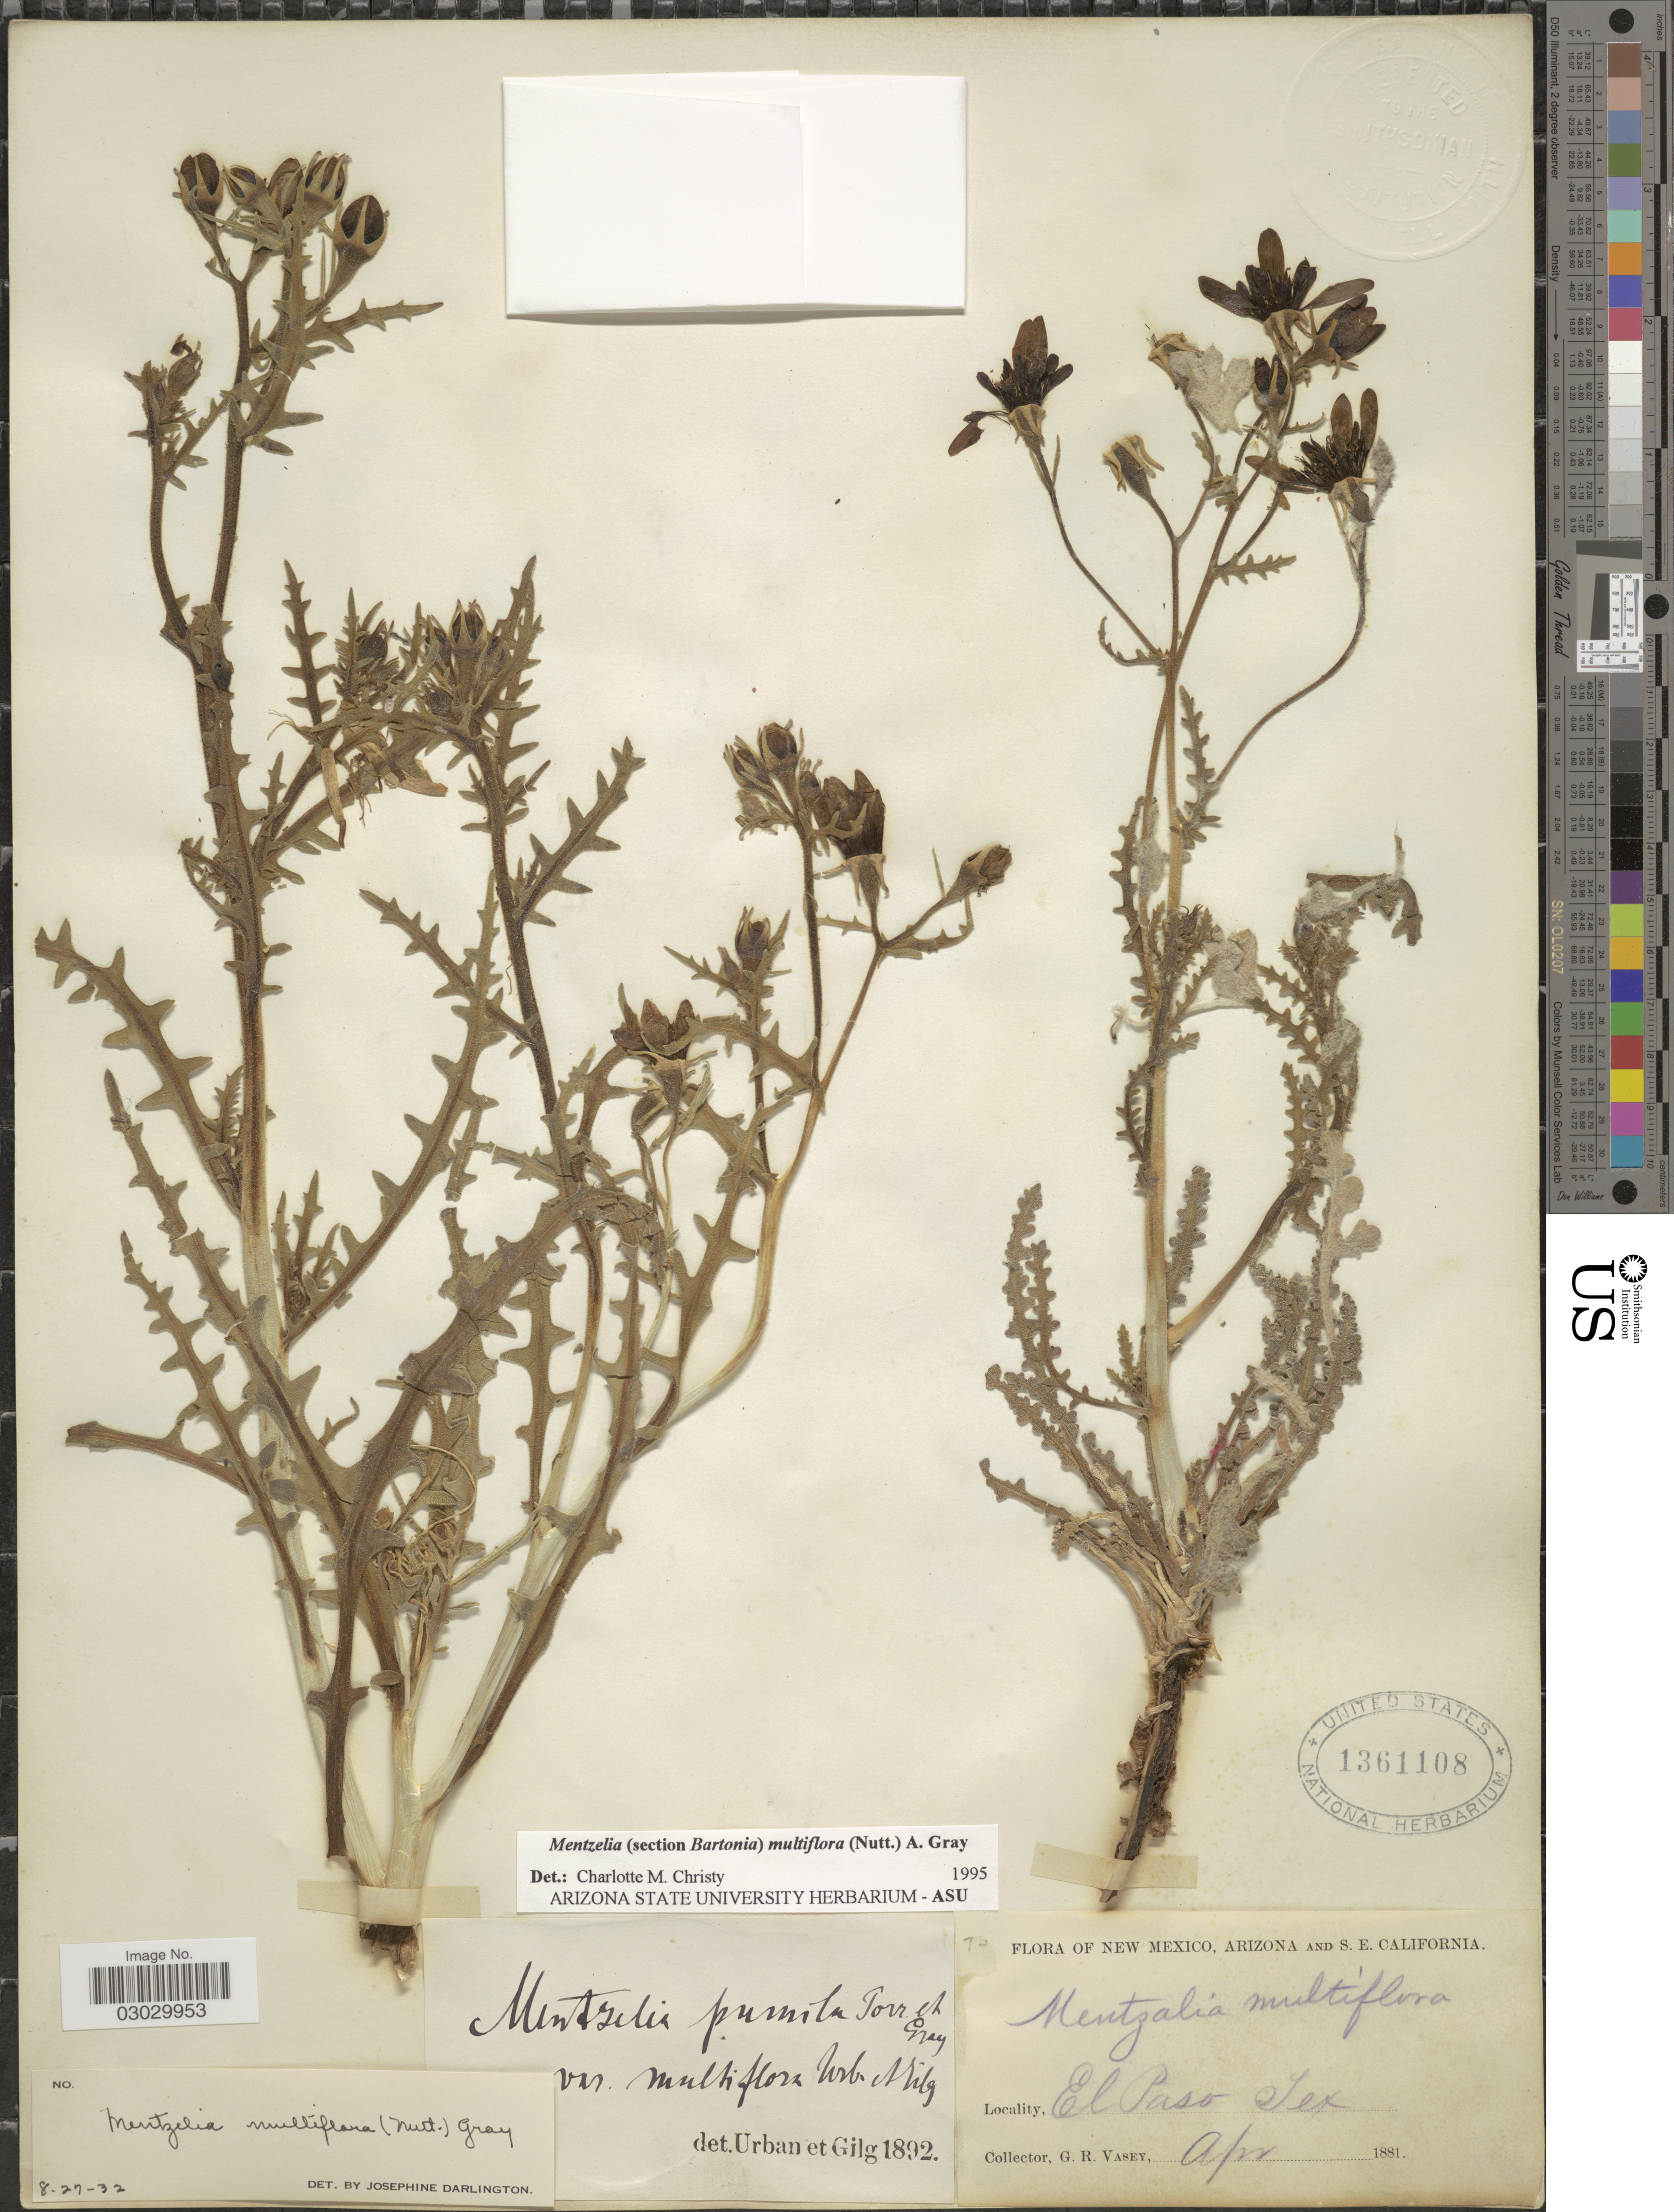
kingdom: Plantae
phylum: Tracheophyta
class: Magnoliopsida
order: Cornales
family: Loasaceae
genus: Mentzelia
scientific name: Mentzelia multiflora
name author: (Nutt.) A. Gray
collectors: G. R. Vasey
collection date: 1881-04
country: United States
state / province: Texas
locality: El Paso, Tex.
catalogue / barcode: US 1361108